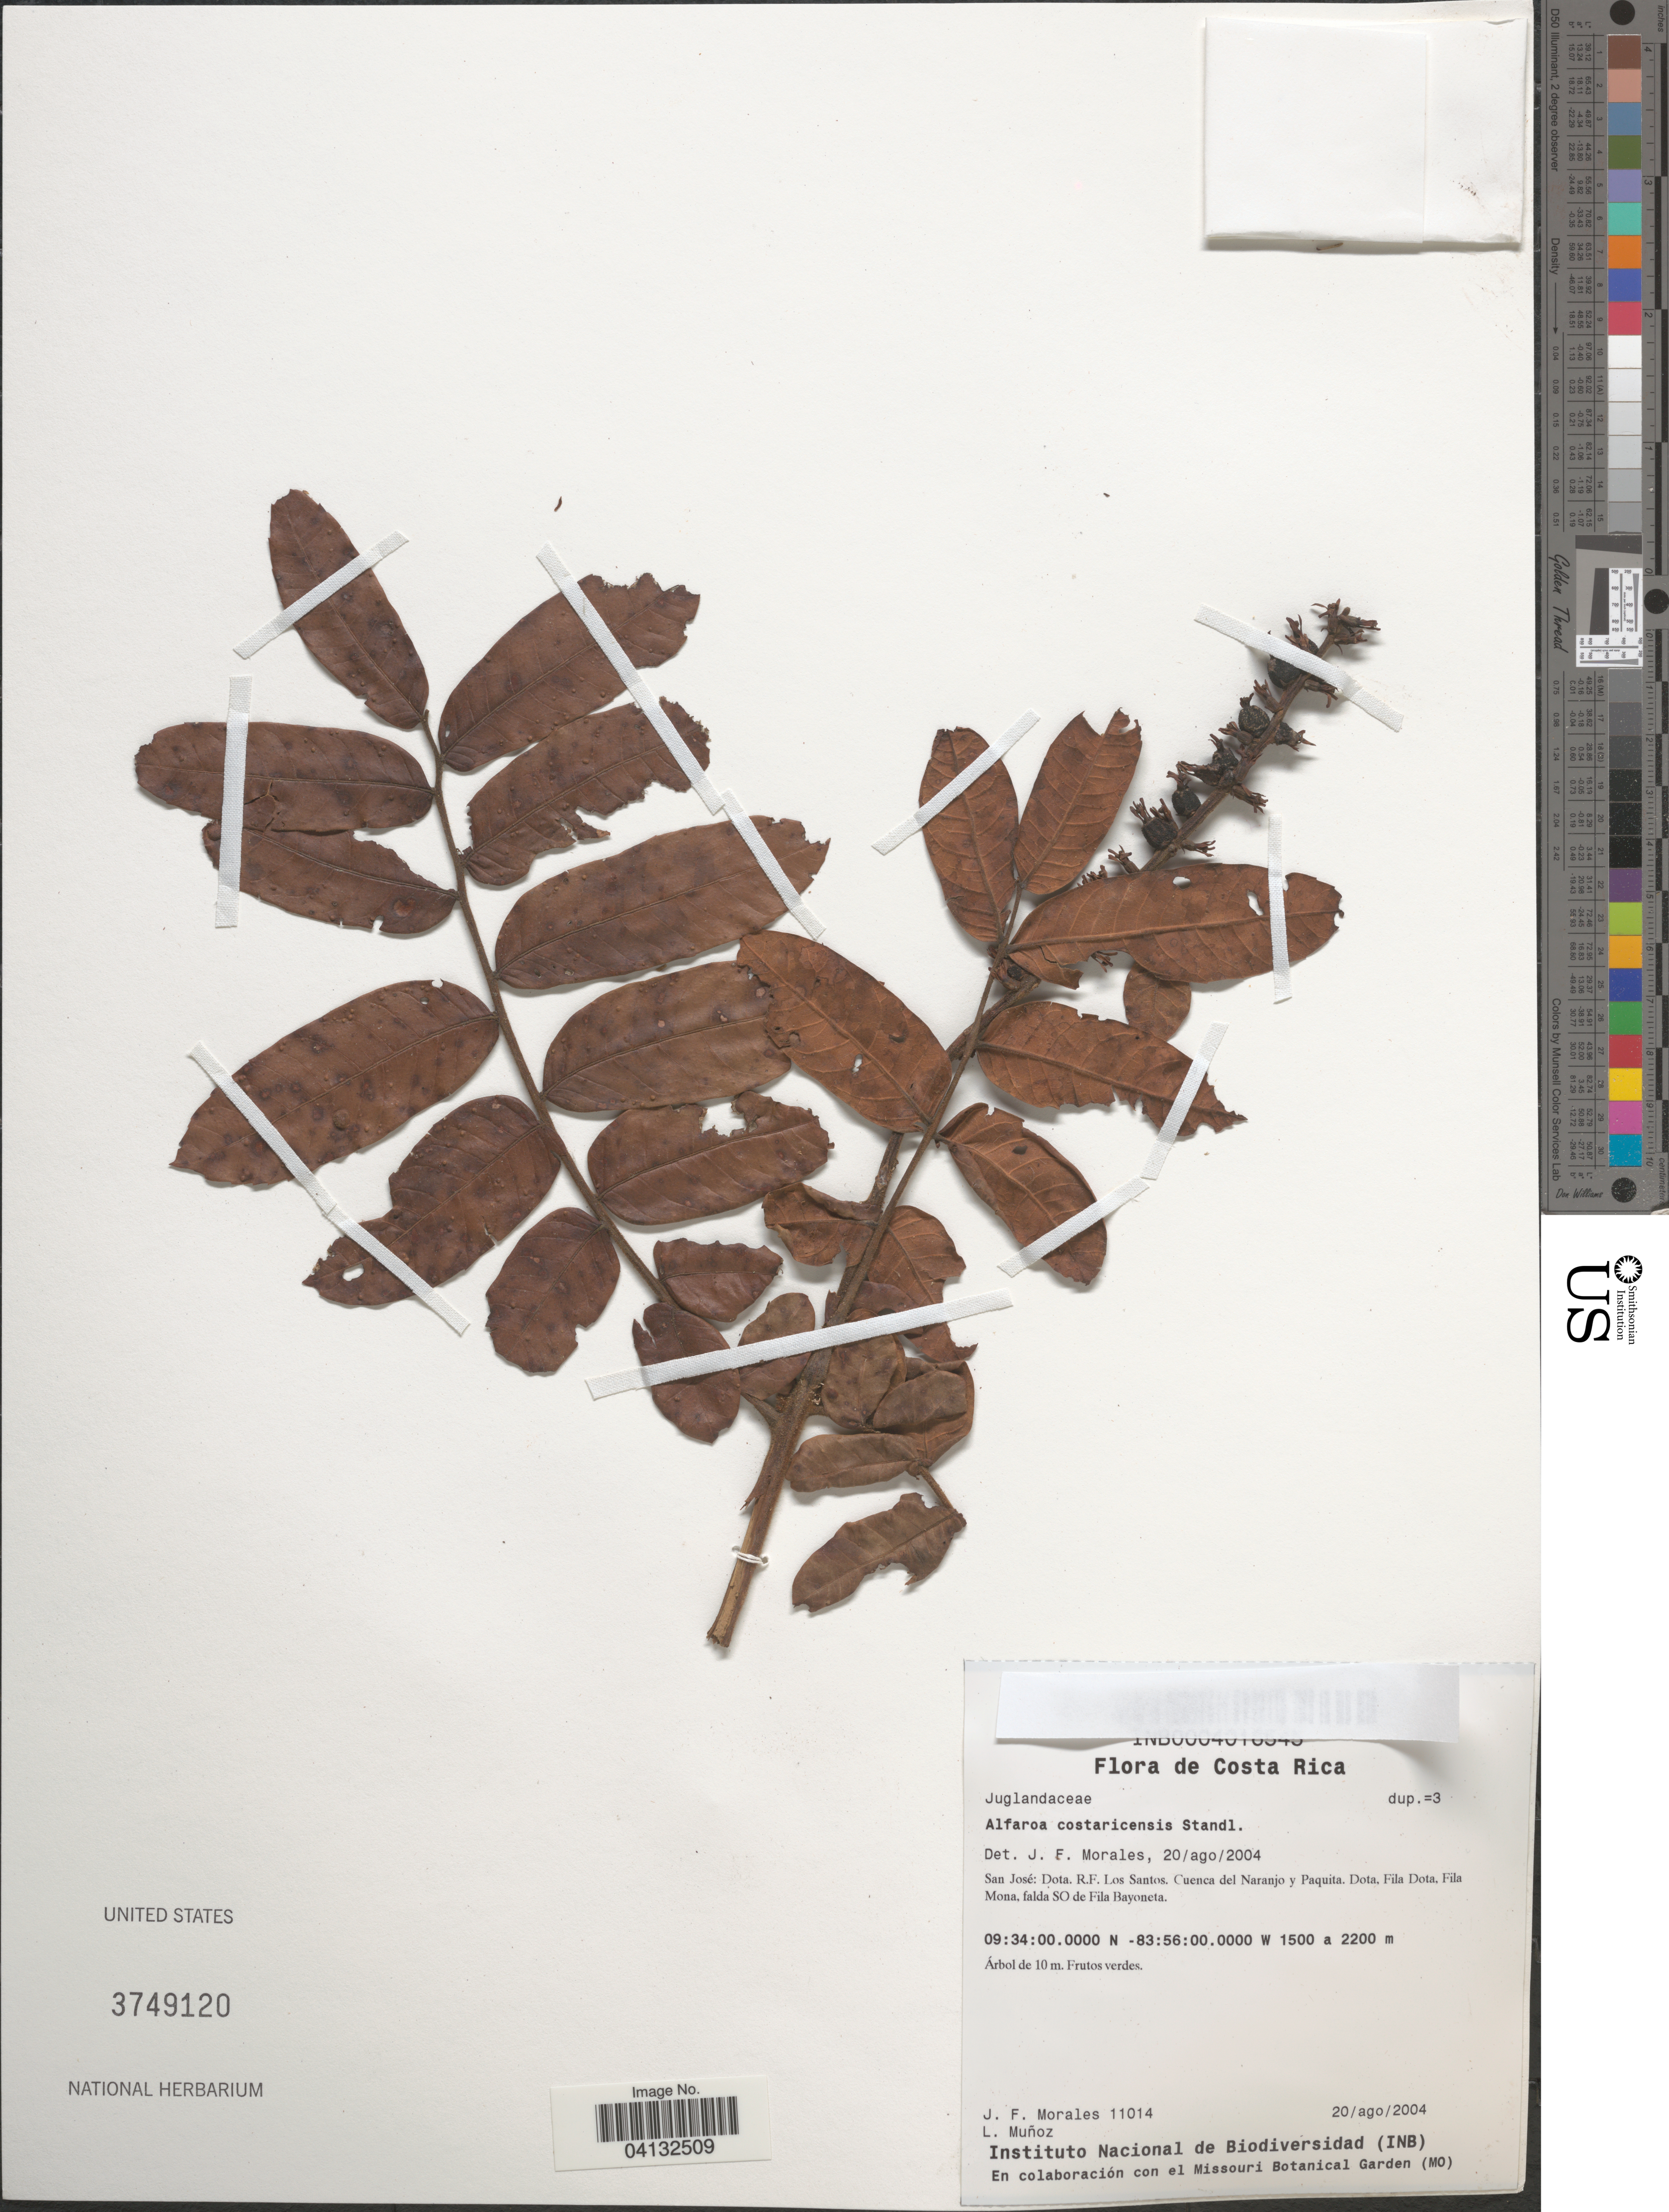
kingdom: Plantae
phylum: Tracheophyta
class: Magnoliopsida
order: Fagales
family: Juglandaceae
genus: Alfaroa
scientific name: Alfaroa costaricensis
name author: Standl.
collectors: J. Morales & L. Muñoz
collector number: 11014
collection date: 2004-08-20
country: Costa Rica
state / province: San José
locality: Dota. R.F. Los Santos. Cuenca del Naranjo y Paquita. Dota, Fila Dota, Fila Mona, falda SO de Fila Bayoneta.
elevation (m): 1500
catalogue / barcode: US 3749120